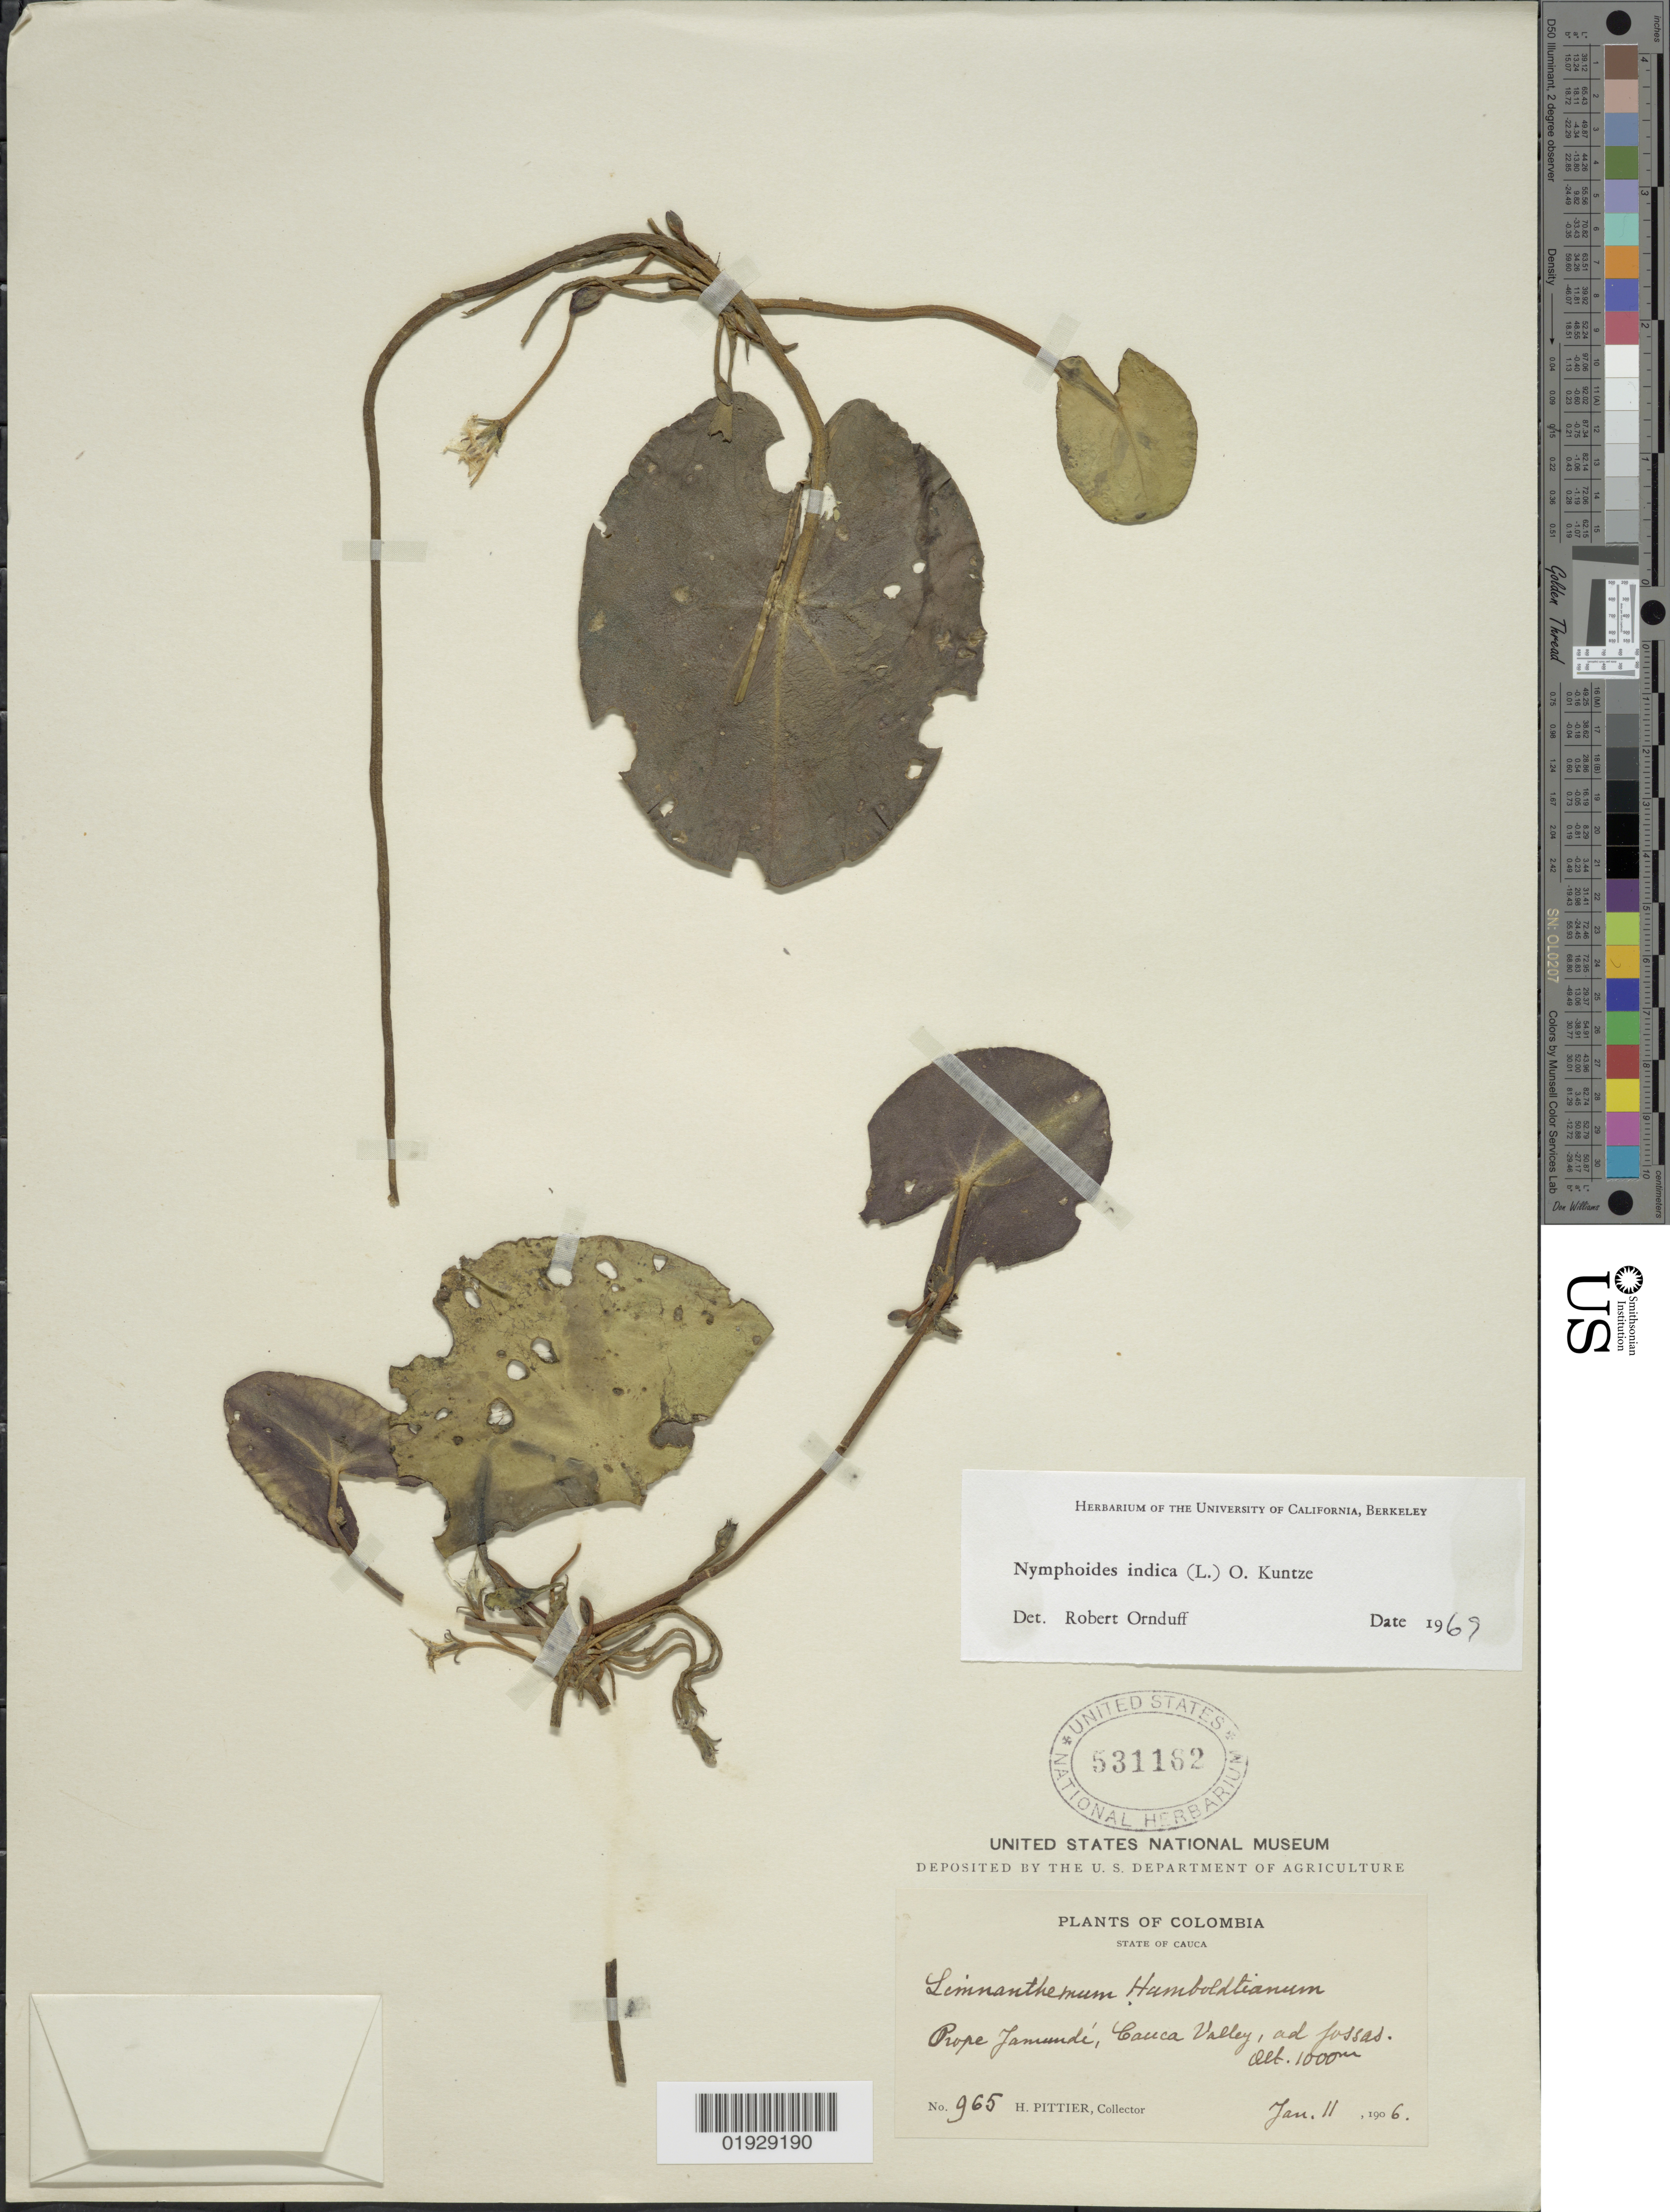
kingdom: Plantae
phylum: Tracheophyta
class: Magnoliopsida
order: Asterales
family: Menyanthaceae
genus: Nymphoides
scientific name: Nymphoides indica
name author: (L.) Kuntze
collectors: H. F. Pittier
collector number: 965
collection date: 1906-01-11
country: Colombia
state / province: Cauca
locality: Prope Jamundé, Cauca Valley, ad Jossas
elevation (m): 1000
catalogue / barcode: US 531182